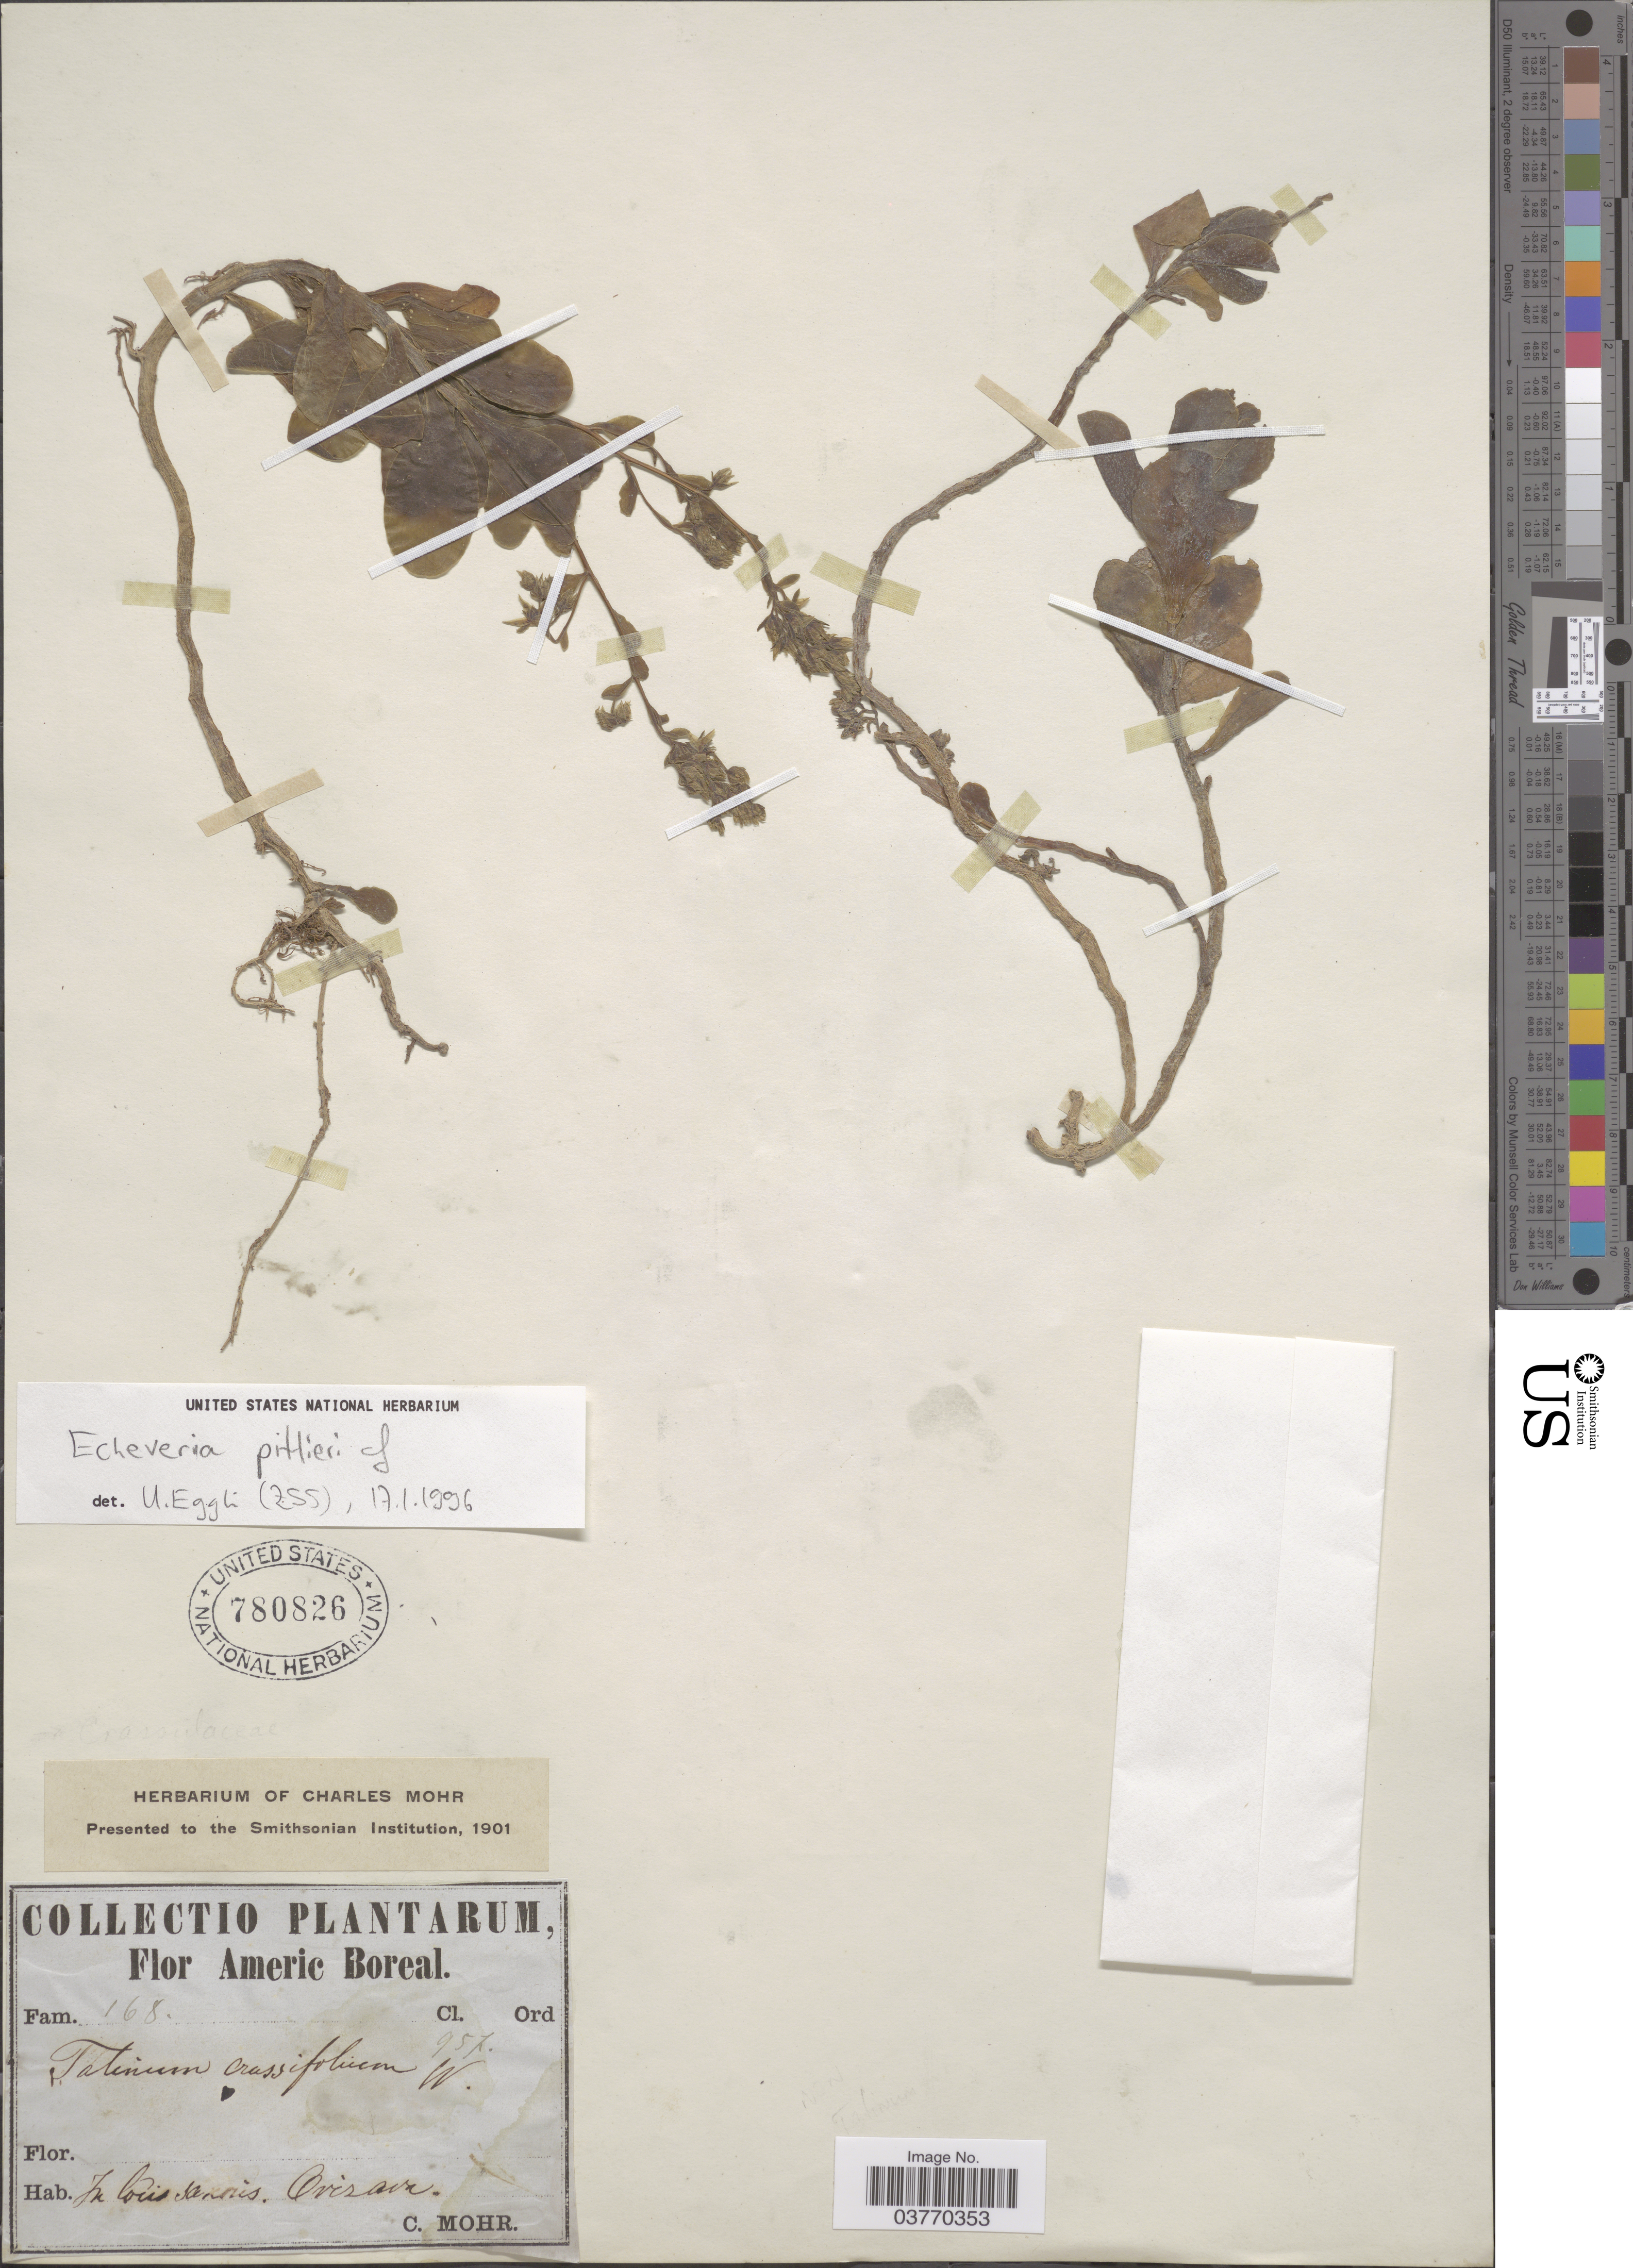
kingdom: Plantae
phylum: Tracheophyta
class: Magnoliopsida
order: Saxifragales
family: Crassulaceae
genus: Echeveria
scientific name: Echeveria pittieri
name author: Rose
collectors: C. T. Mohr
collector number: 168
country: Mexico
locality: In locis saxosis. Orizava.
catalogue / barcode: US 780826